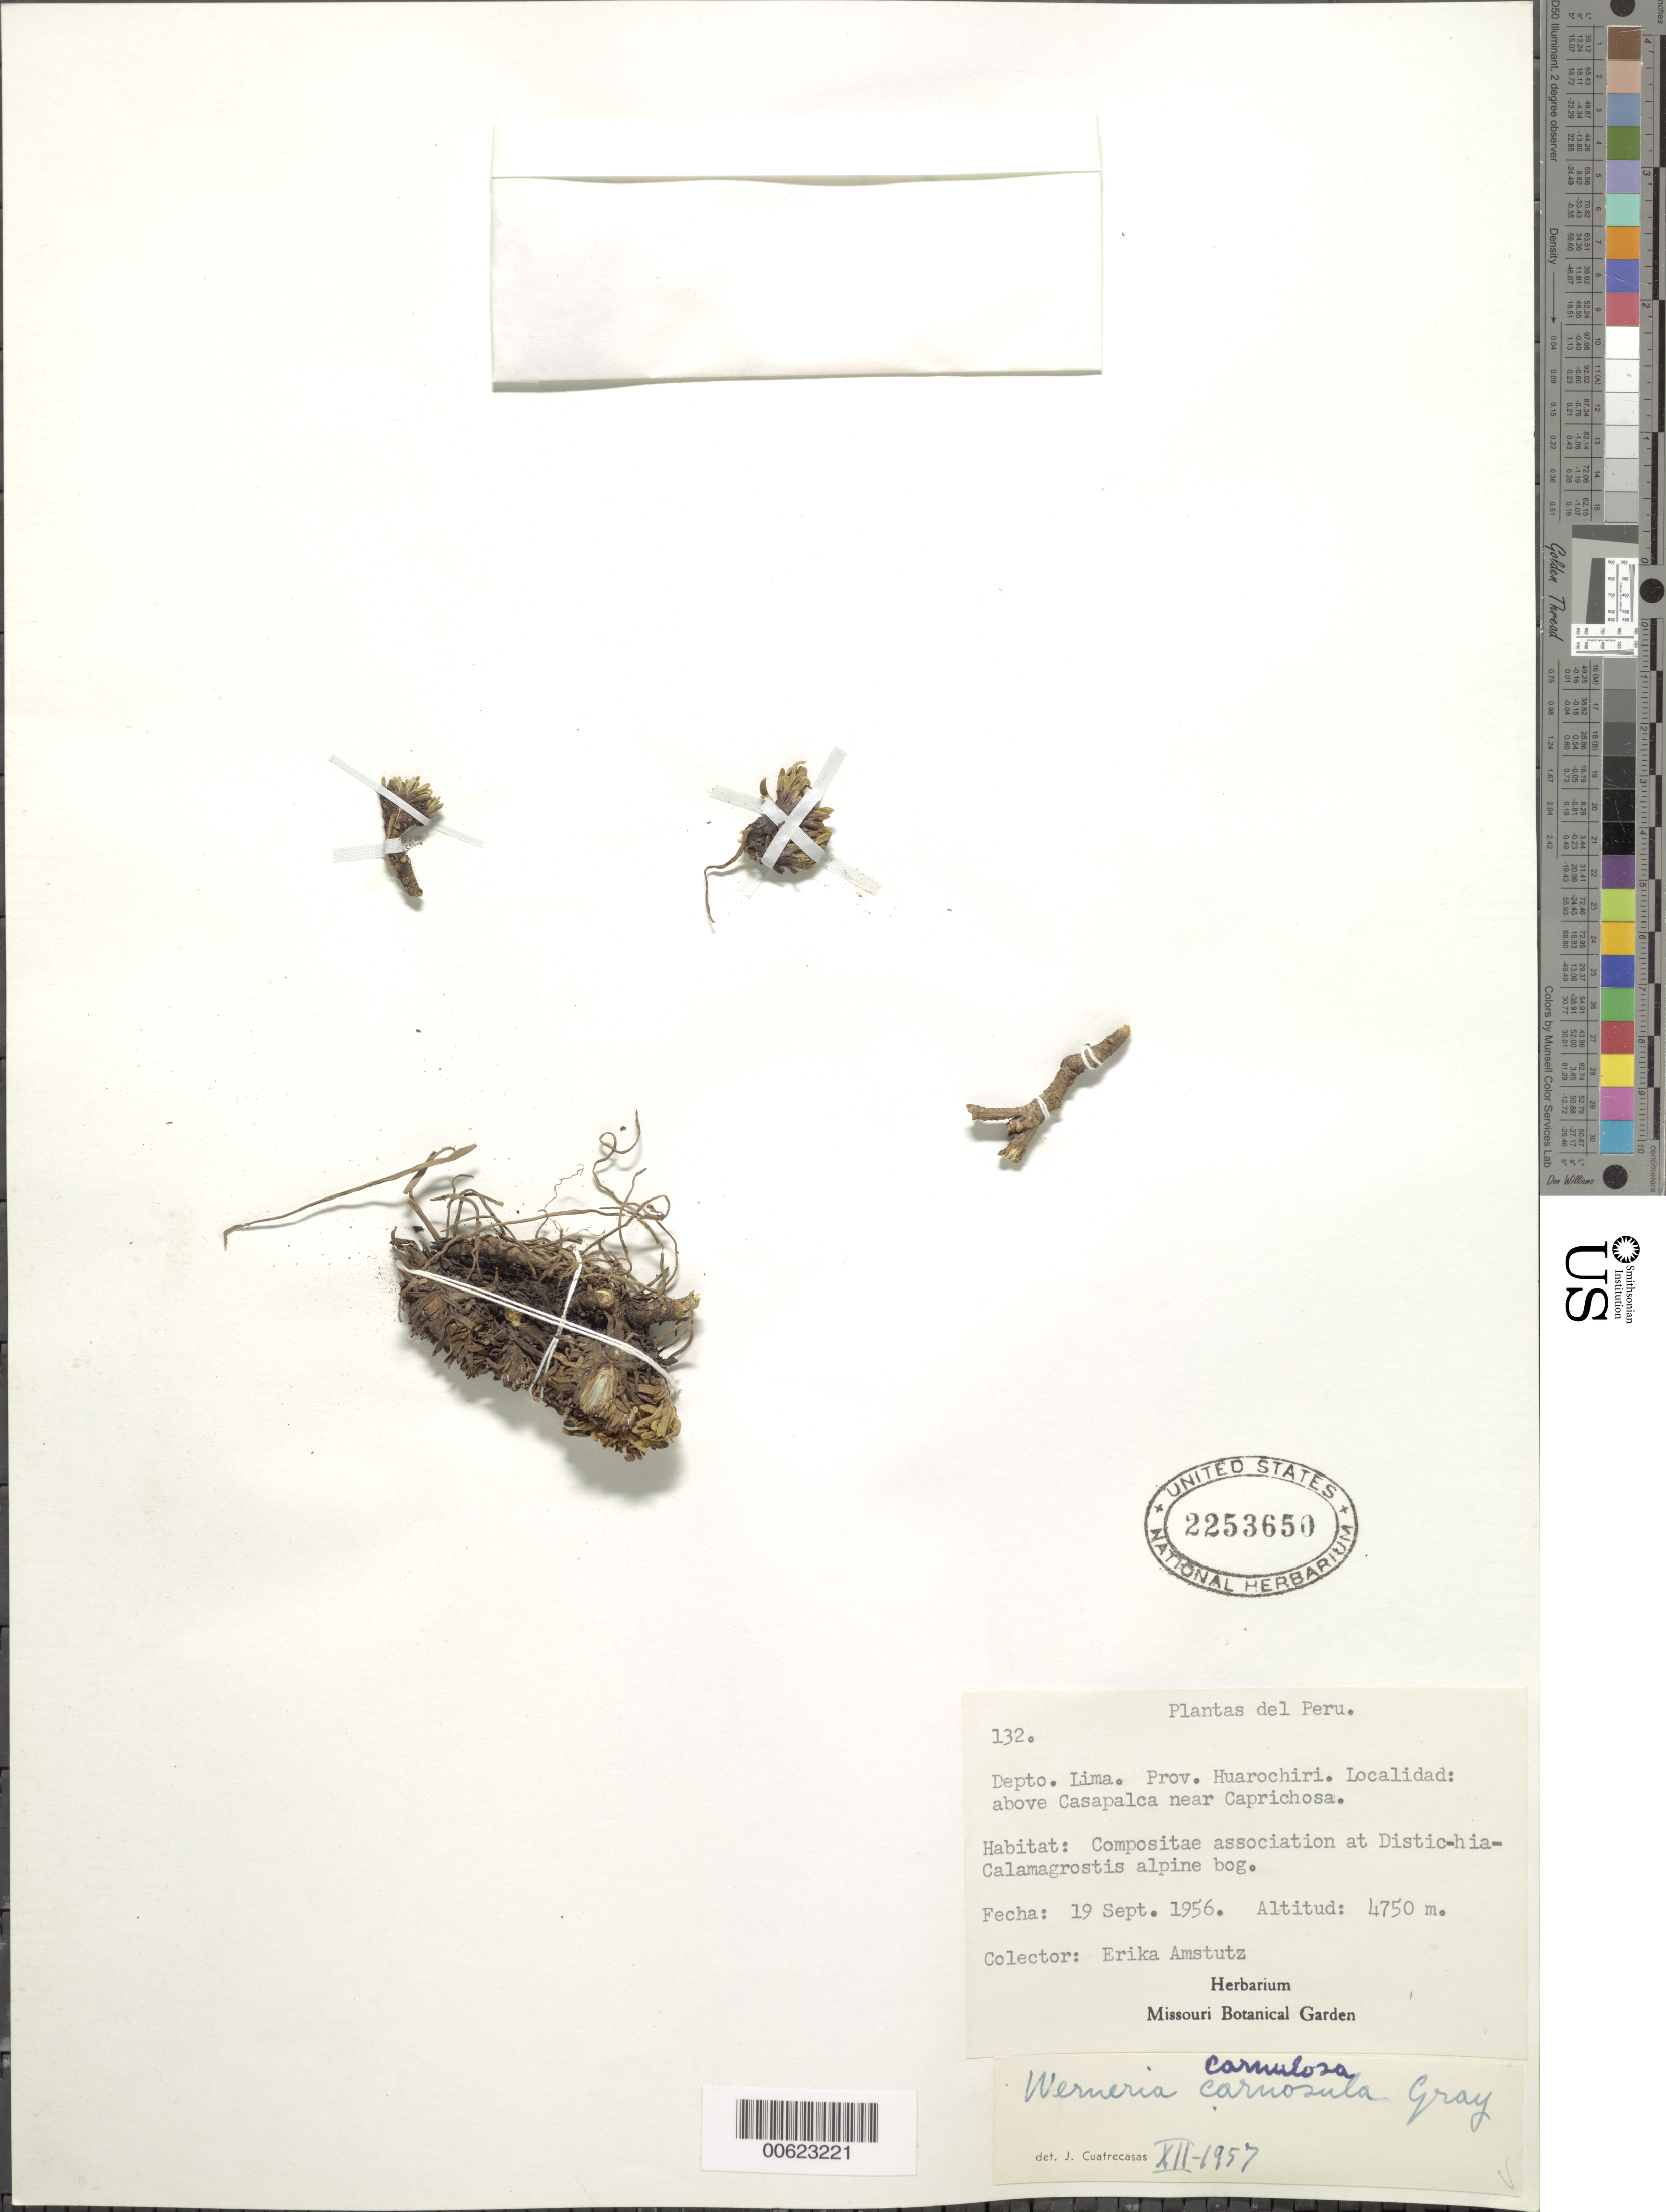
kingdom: Plantae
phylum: Tracheophyta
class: Magnoliopsida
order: Asterales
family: Asteraceae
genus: Senecio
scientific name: Senecio gamolepis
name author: Cabrera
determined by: Calvo, Joel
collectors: E. Amstutz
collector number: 132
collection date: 1956-09-19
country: Peru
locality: Caprichosa, above Casapalca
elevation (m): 4750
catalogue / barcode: US 2253650